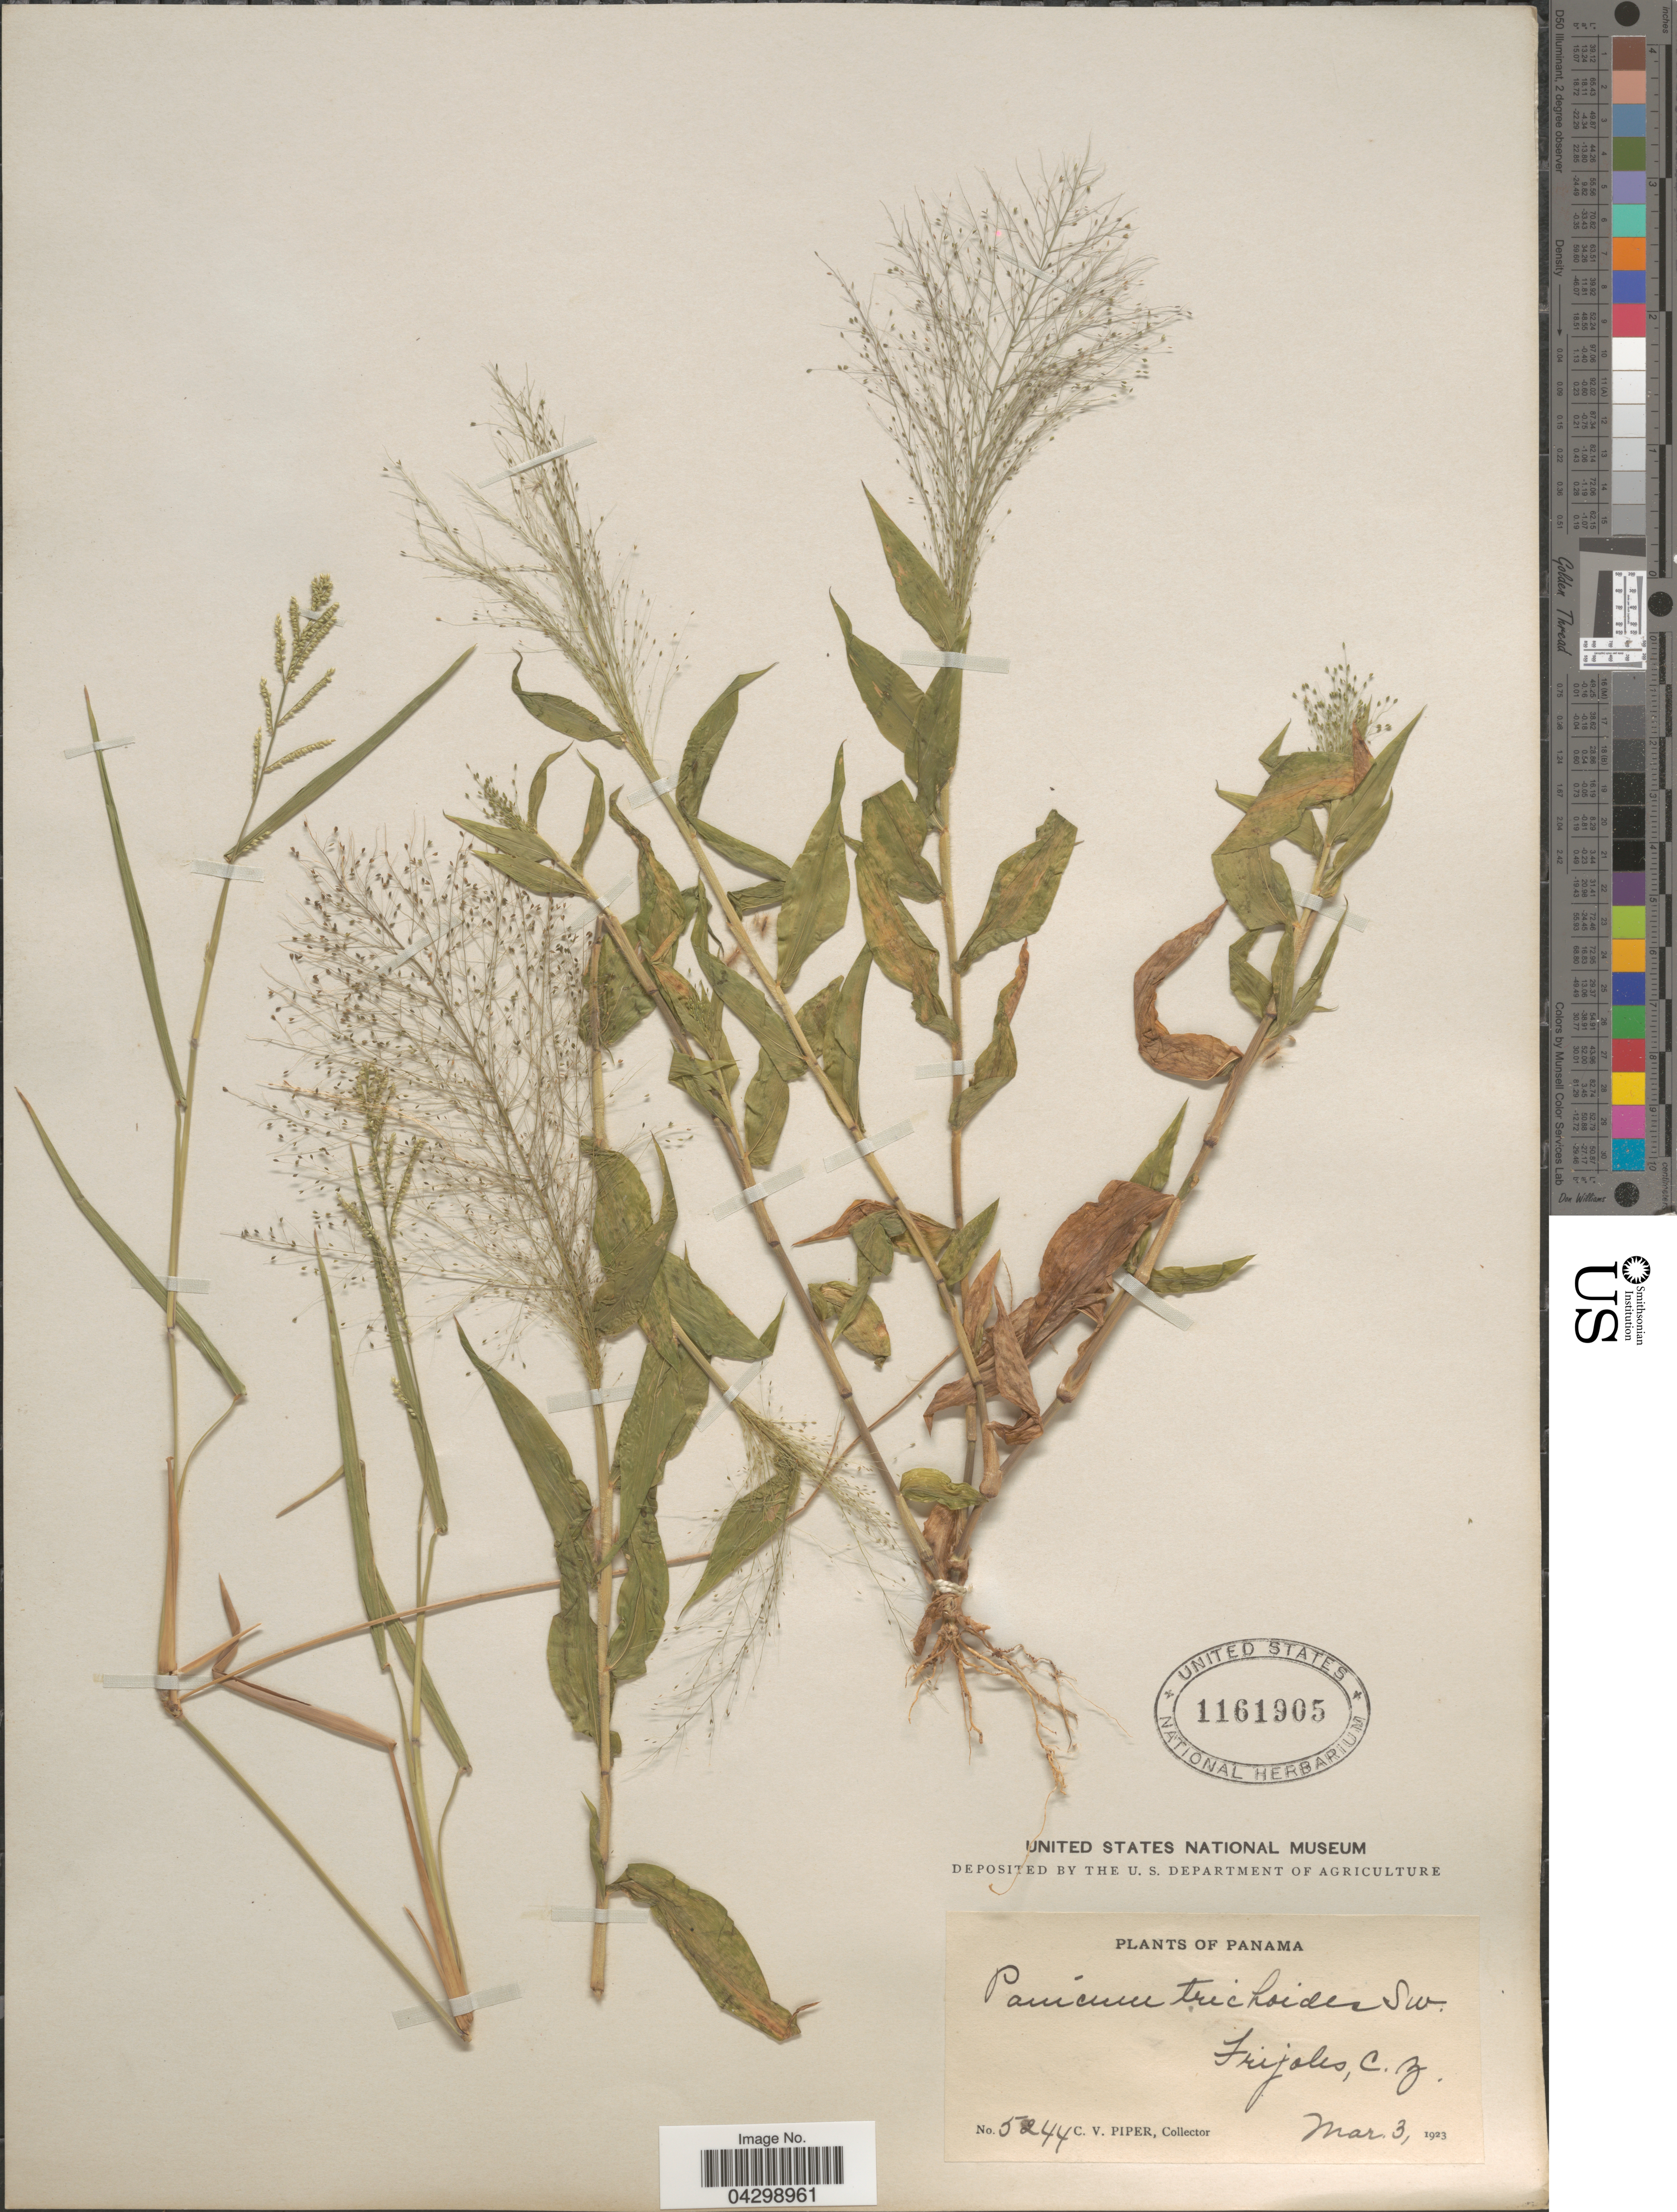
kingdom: Plantae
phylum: Tracheophyta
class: Liliopsida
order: Poales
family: Poaceae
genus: Panicum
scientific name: Panicum trichoides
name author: Sw.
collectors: C. V. Piper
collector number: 5244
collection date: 1923-03-03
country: Panama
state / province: Colón / Panamá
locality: Frijoles, C.Z.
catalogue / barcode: US 1161905